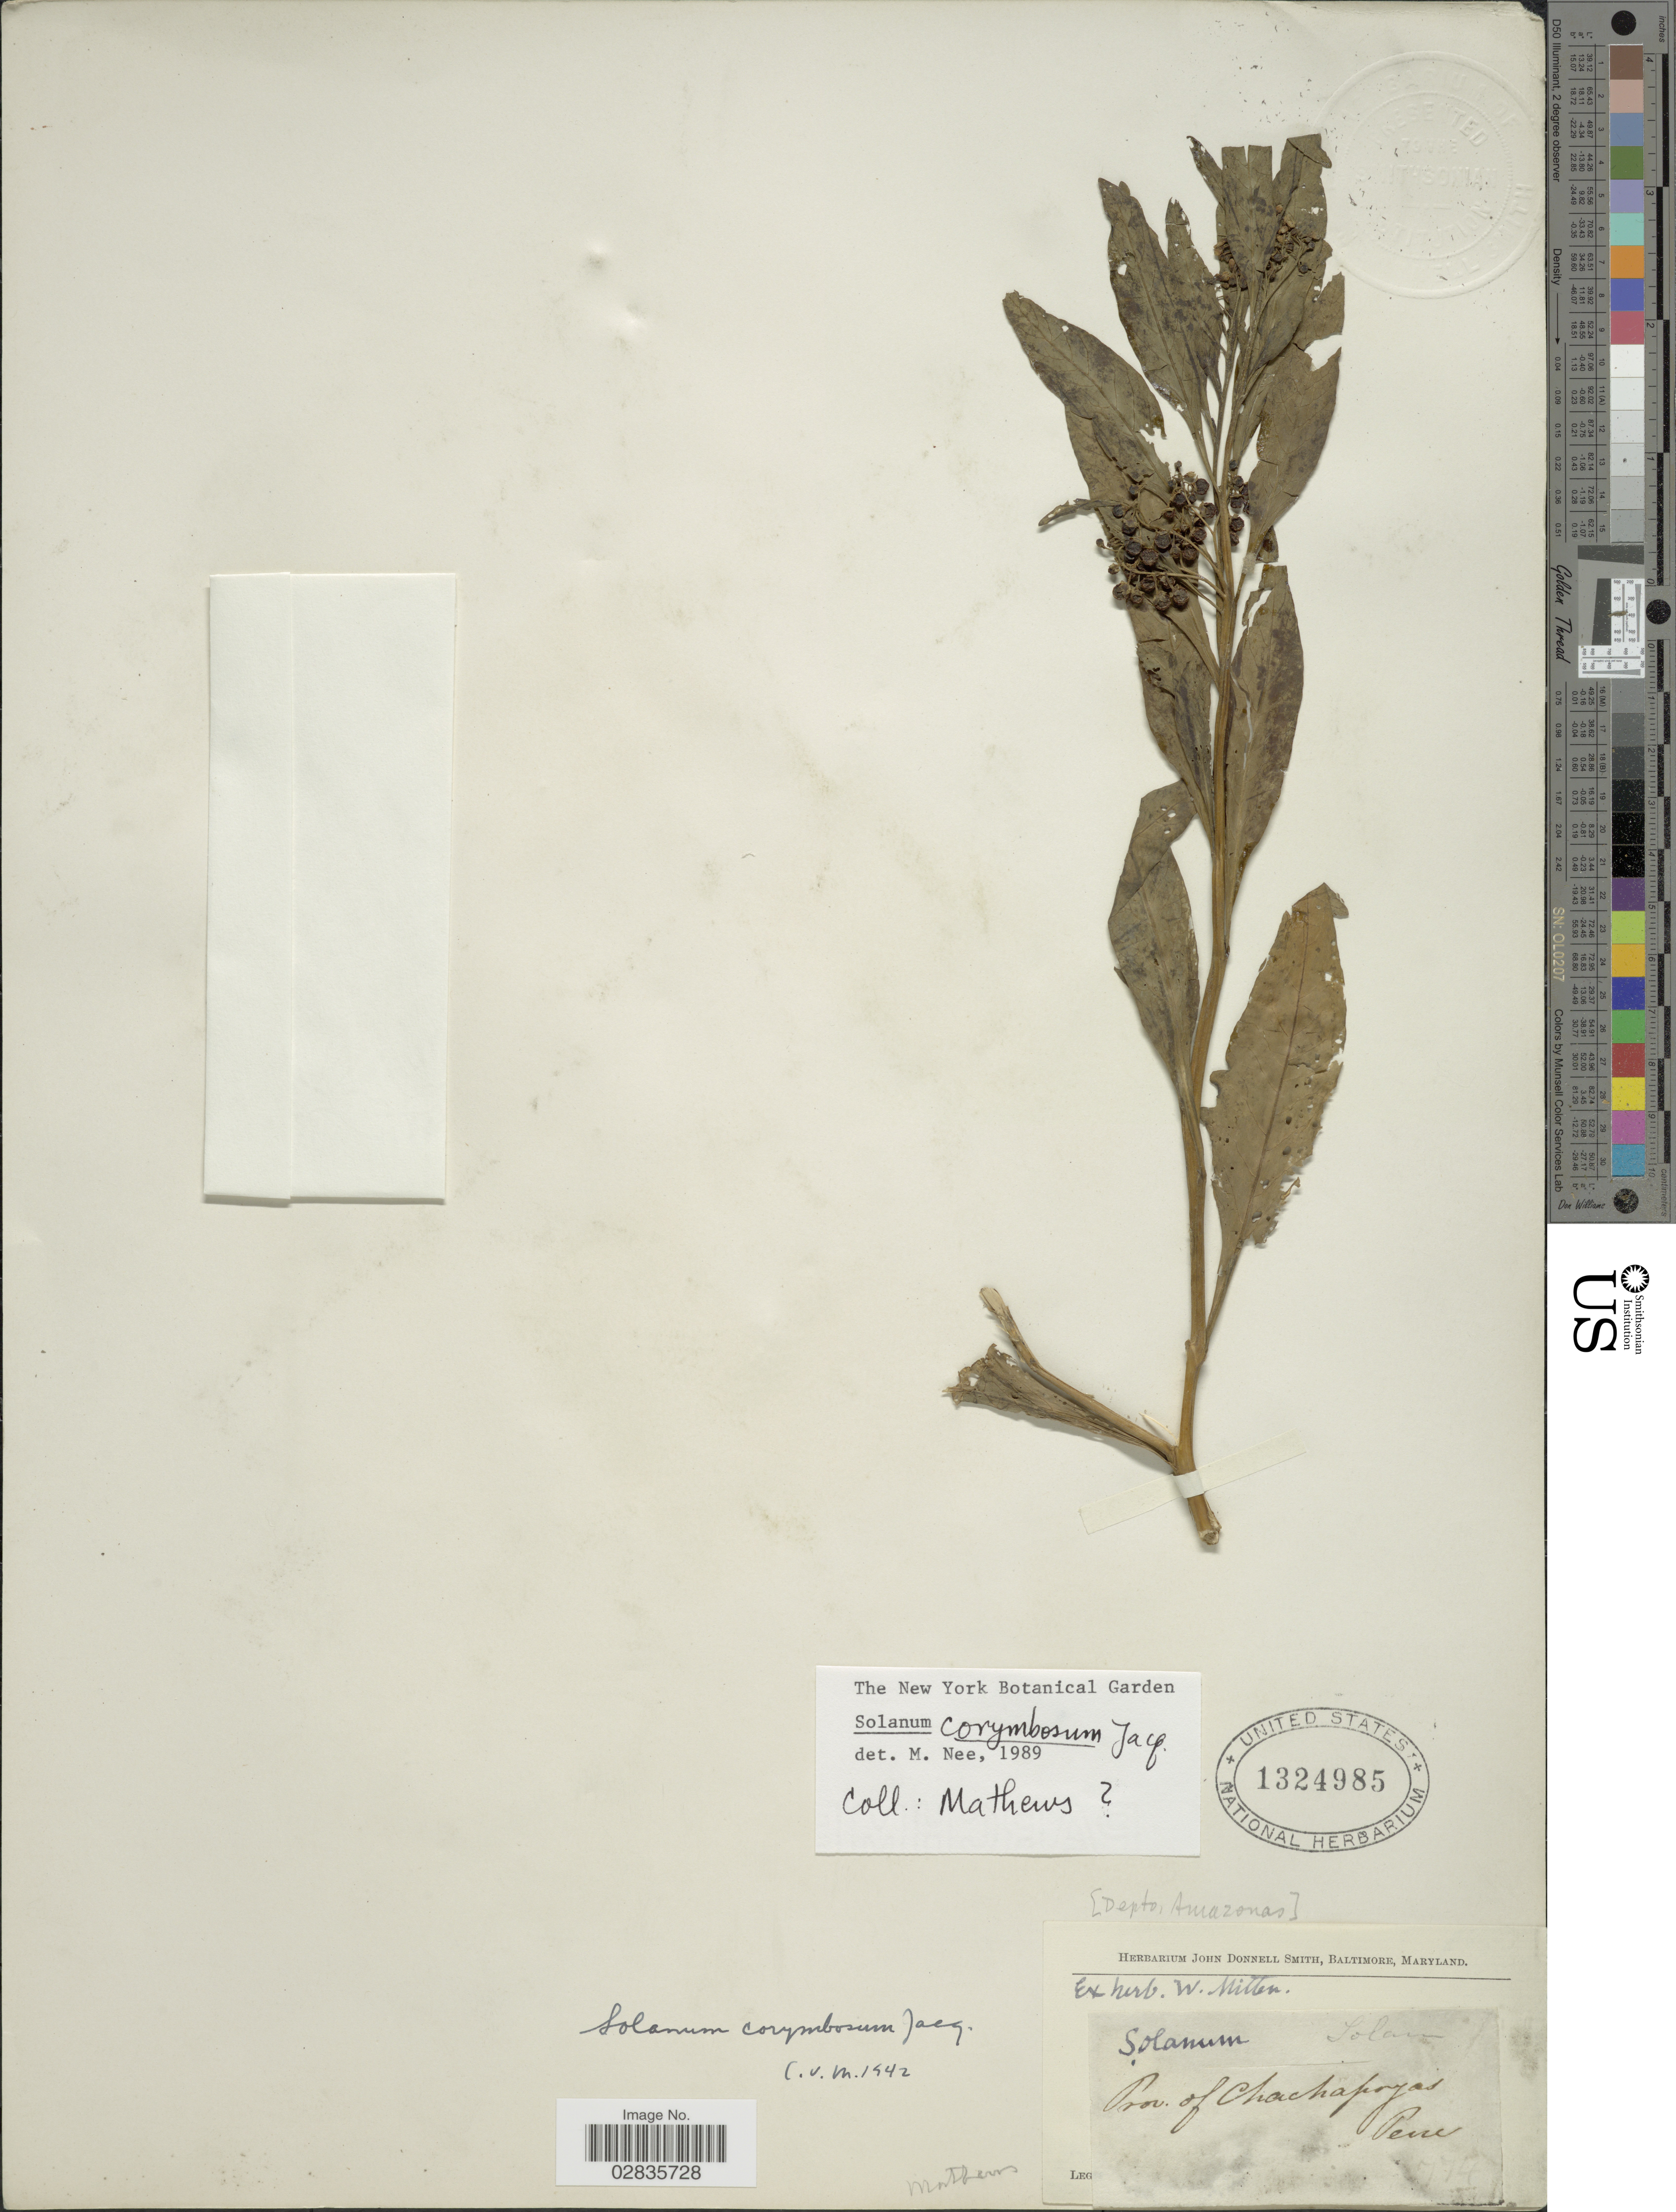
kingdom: Plantae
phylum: Tracheophyta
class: Magnoliopsida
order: Solanales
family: Solanaceae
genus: Solanum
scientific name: Solanum corymbosum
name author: Jacq.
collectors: ex herb. W. Mitten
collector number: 774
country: Peru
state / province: Amazonas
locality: Depto. Amazonas, Prov. of Chachapoyas.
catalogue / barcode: US 1324985